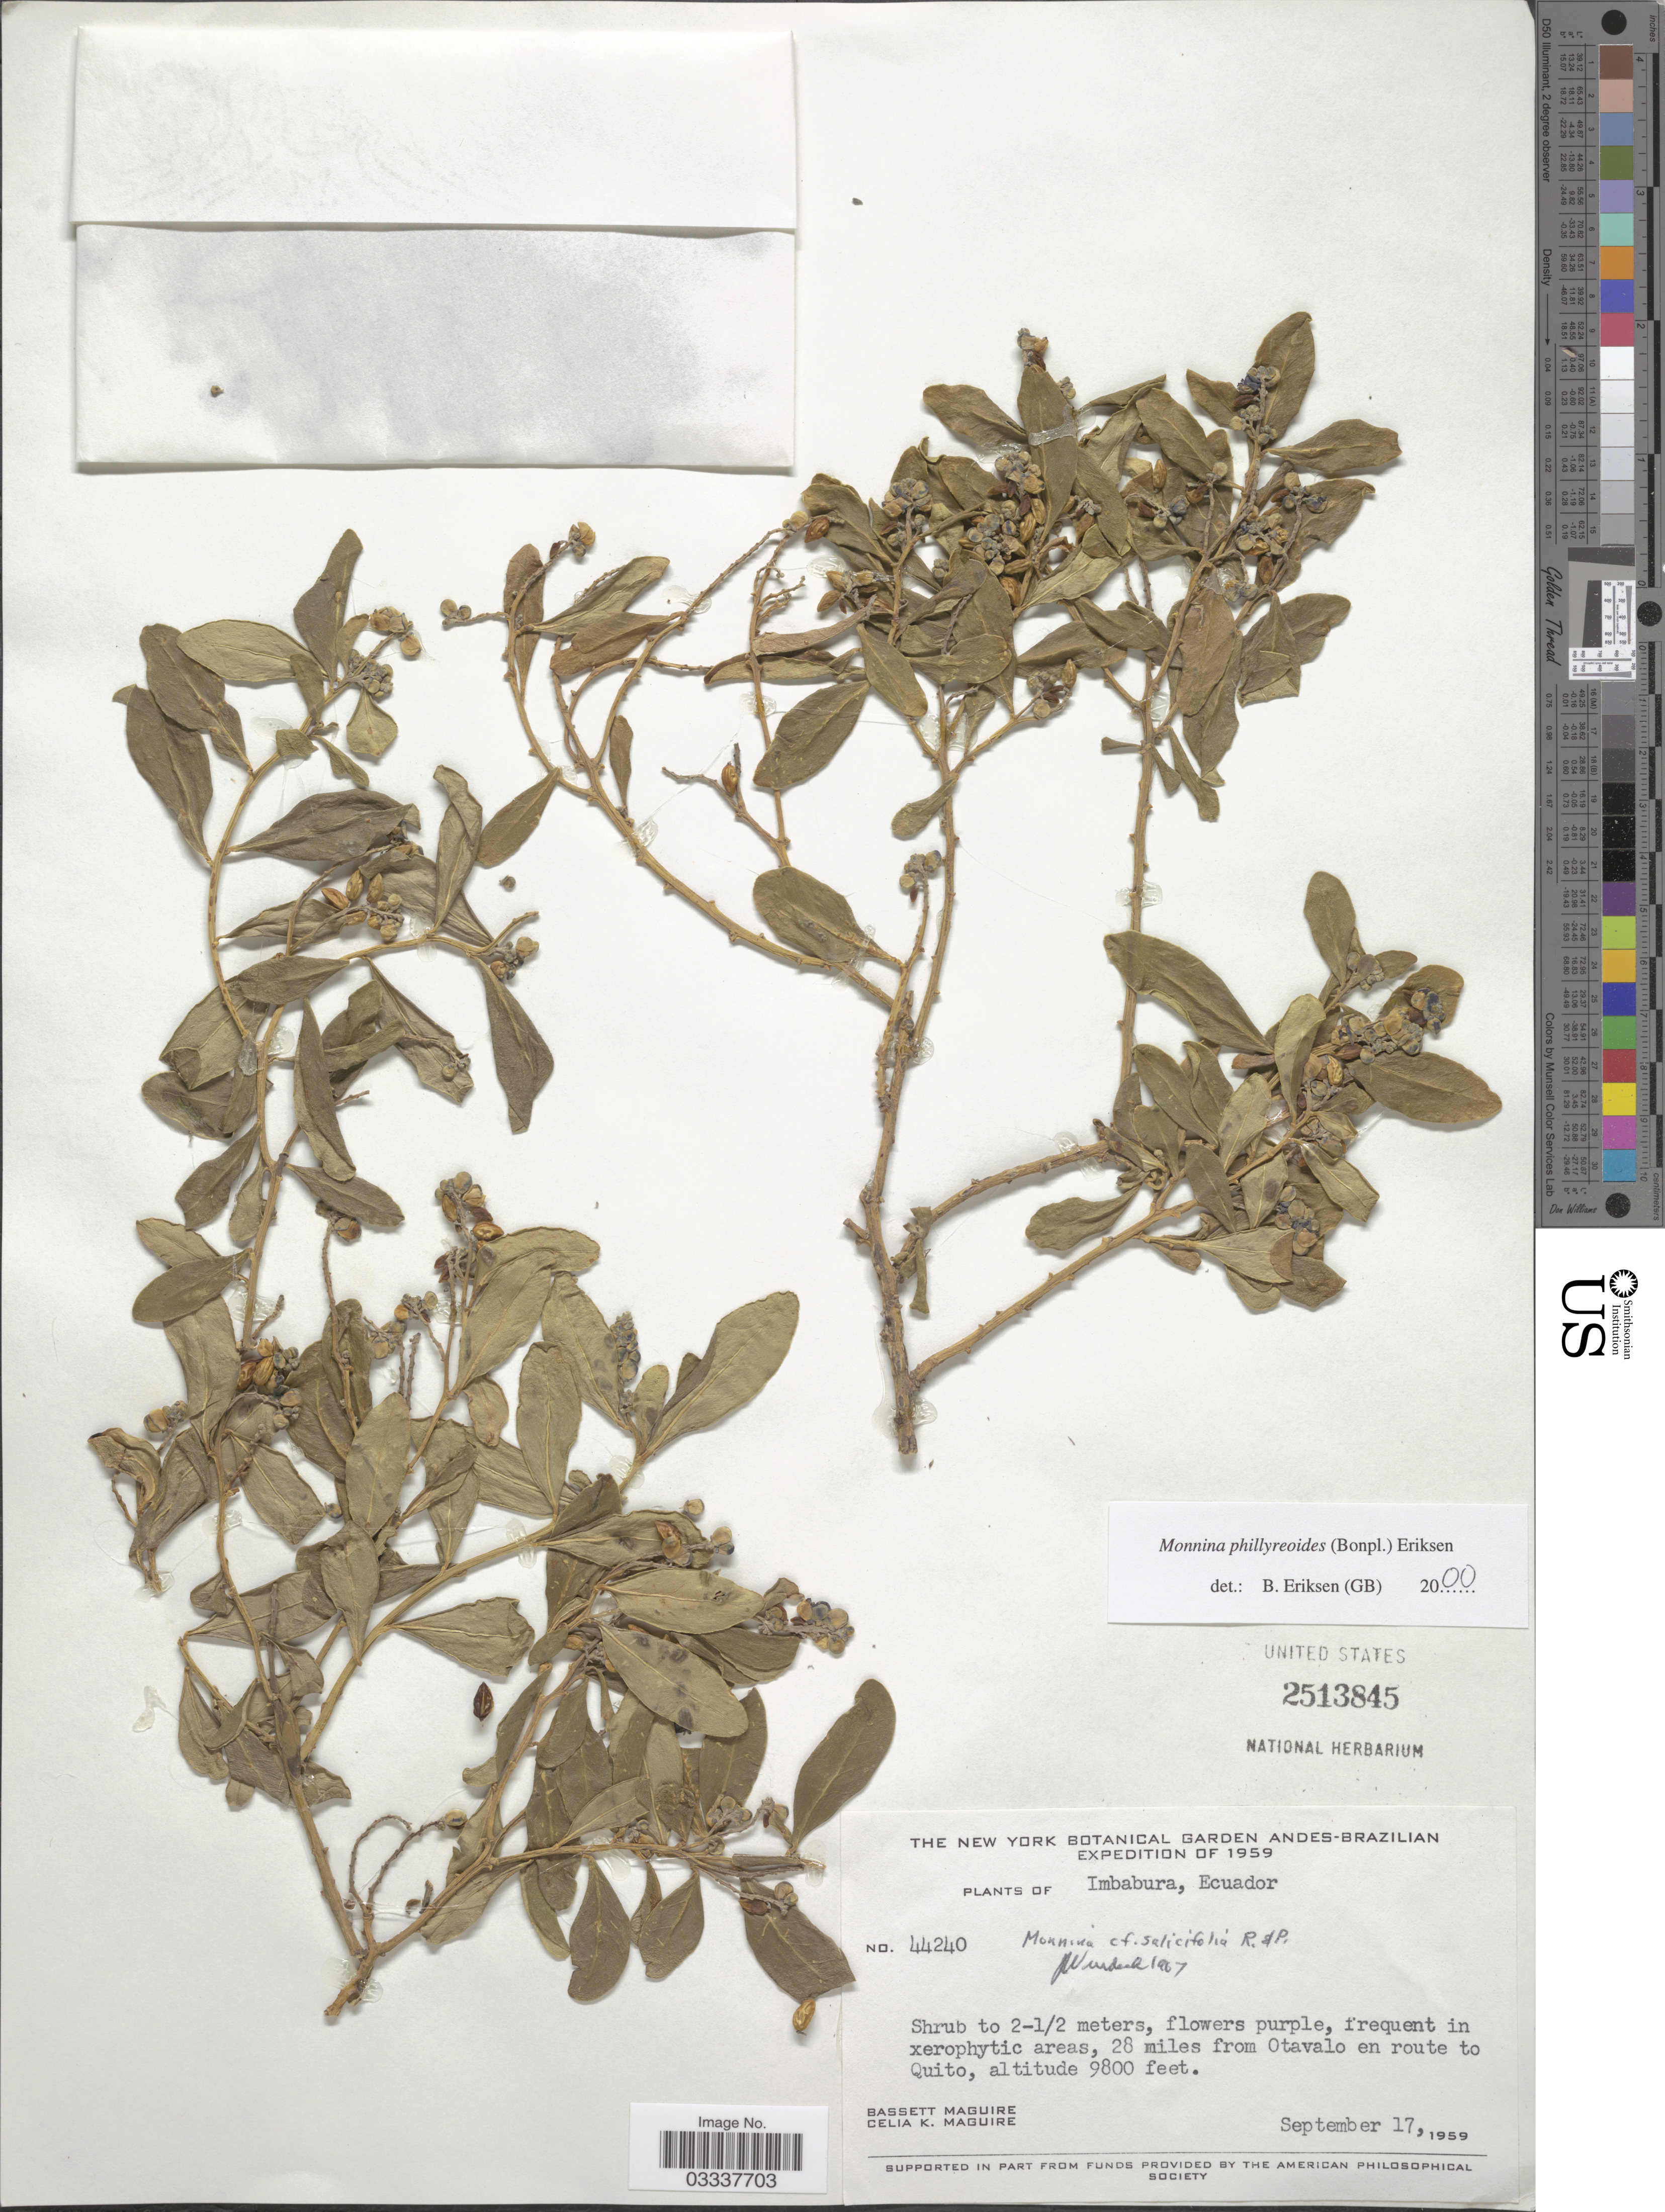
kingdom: Plantae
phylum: Tracheophyta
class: Magnoliopsida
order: Fabales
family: Polygalaceae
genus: Monnina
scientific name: Monnina phillyreoides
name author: (Bonpl.) B. Eriksen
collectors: B. Maguire & C. K. Maguire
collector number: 44240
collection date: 1959-09-17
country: Ecuador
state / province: Imbabura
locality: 28 miles from Otavalo en route to Quito.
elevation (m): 2987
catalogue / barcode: US 2513845